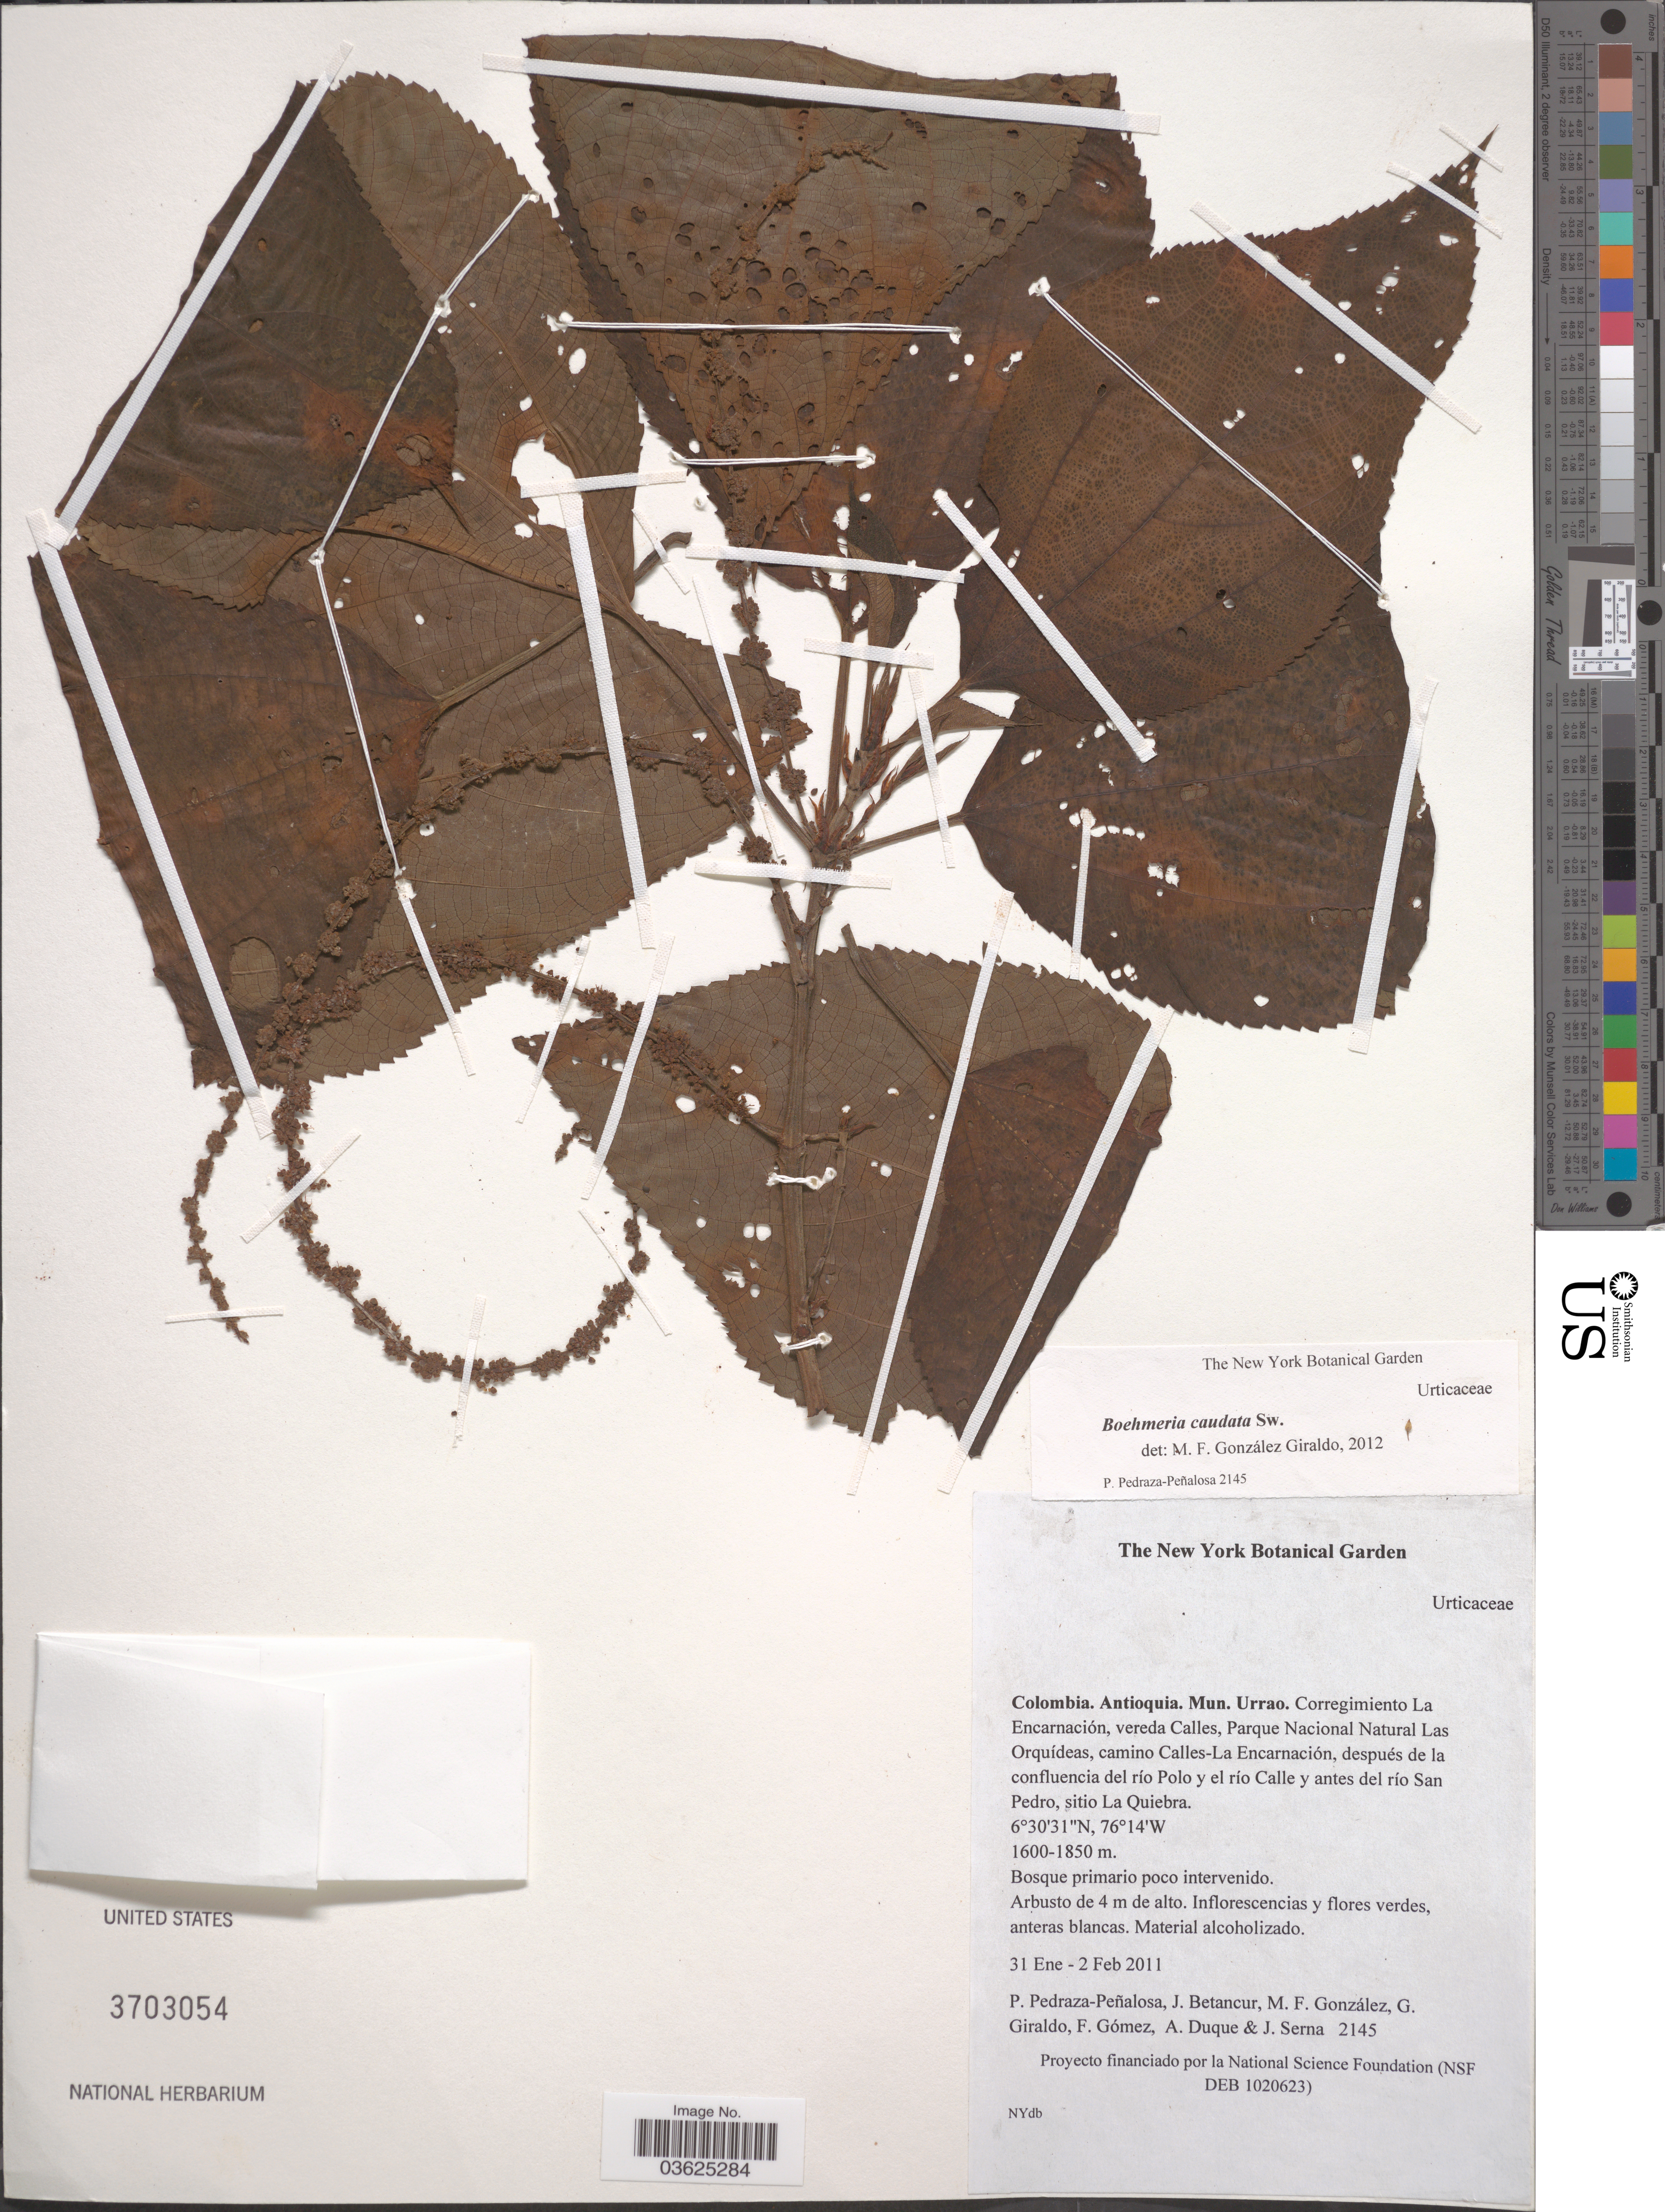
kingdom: Plantae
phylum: Tracheophyta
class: Magnoliopsida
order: Rosales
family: Urticaceae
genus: Boehmeria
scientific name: Boehmeria caudata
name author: Sw.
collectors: P. Pedraza-Peñalosa, J. Betancur, M. Gonzalez, G. Giraldo & et al.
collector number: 2145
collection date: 2011-01-31/2011-02-02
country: Colombia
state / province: Antioquia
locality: Mun. Urrao. Corregimiento La Encarnación, vereda Calles, Parque Nacional Natural Las Orquídeas, camino Calles-La Encarnación, después de la confluencia del río Polo y el río Calle y antes del río San Pedro, sitio La Quiebra.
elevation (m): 1600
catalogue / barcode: US 3703054